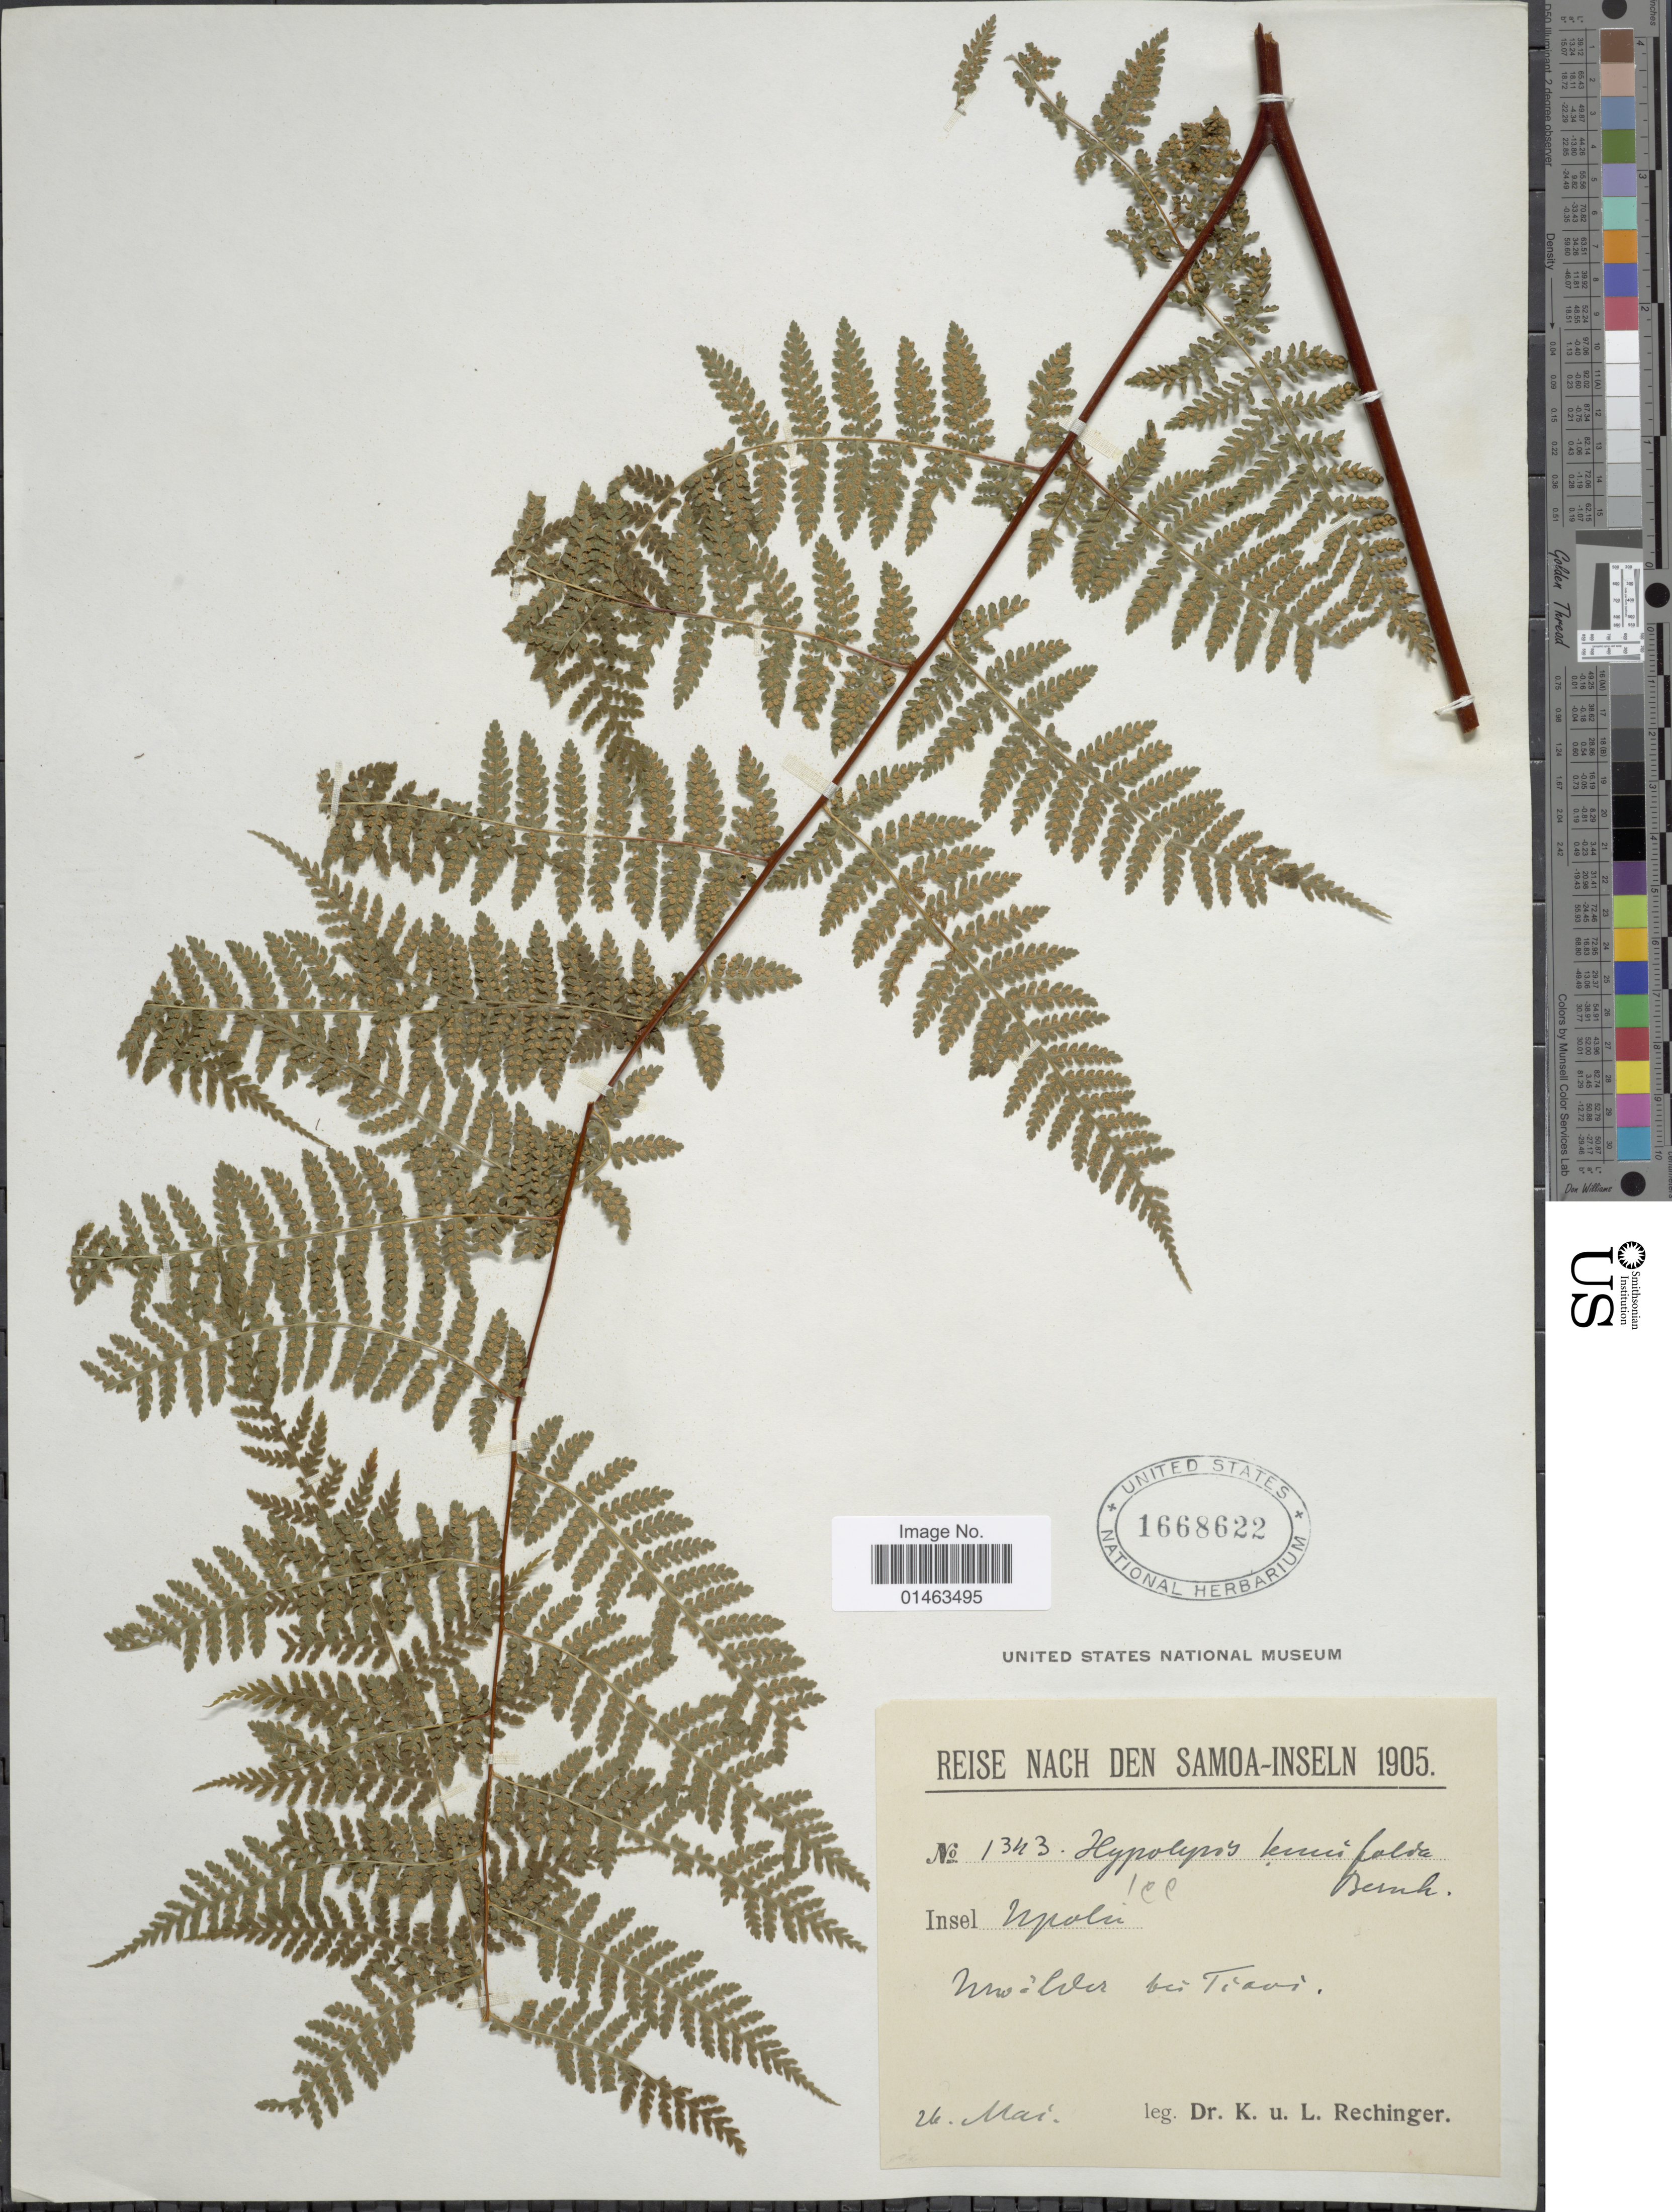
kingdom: Plantae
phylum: Tracheophyta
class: Polypodiopsida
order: Polypodiales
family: Dennstaedtiaceae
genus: Hypolepis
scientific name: Hypolepis tenuifolia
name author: (G. Forst.) Bernh.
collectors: K. Rechinger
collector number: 1343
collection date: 1905-05-26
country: American Samoa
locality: Insel: Npolei. Mno- lver bei Tiavi [interpreted]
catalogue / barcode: US 1668622